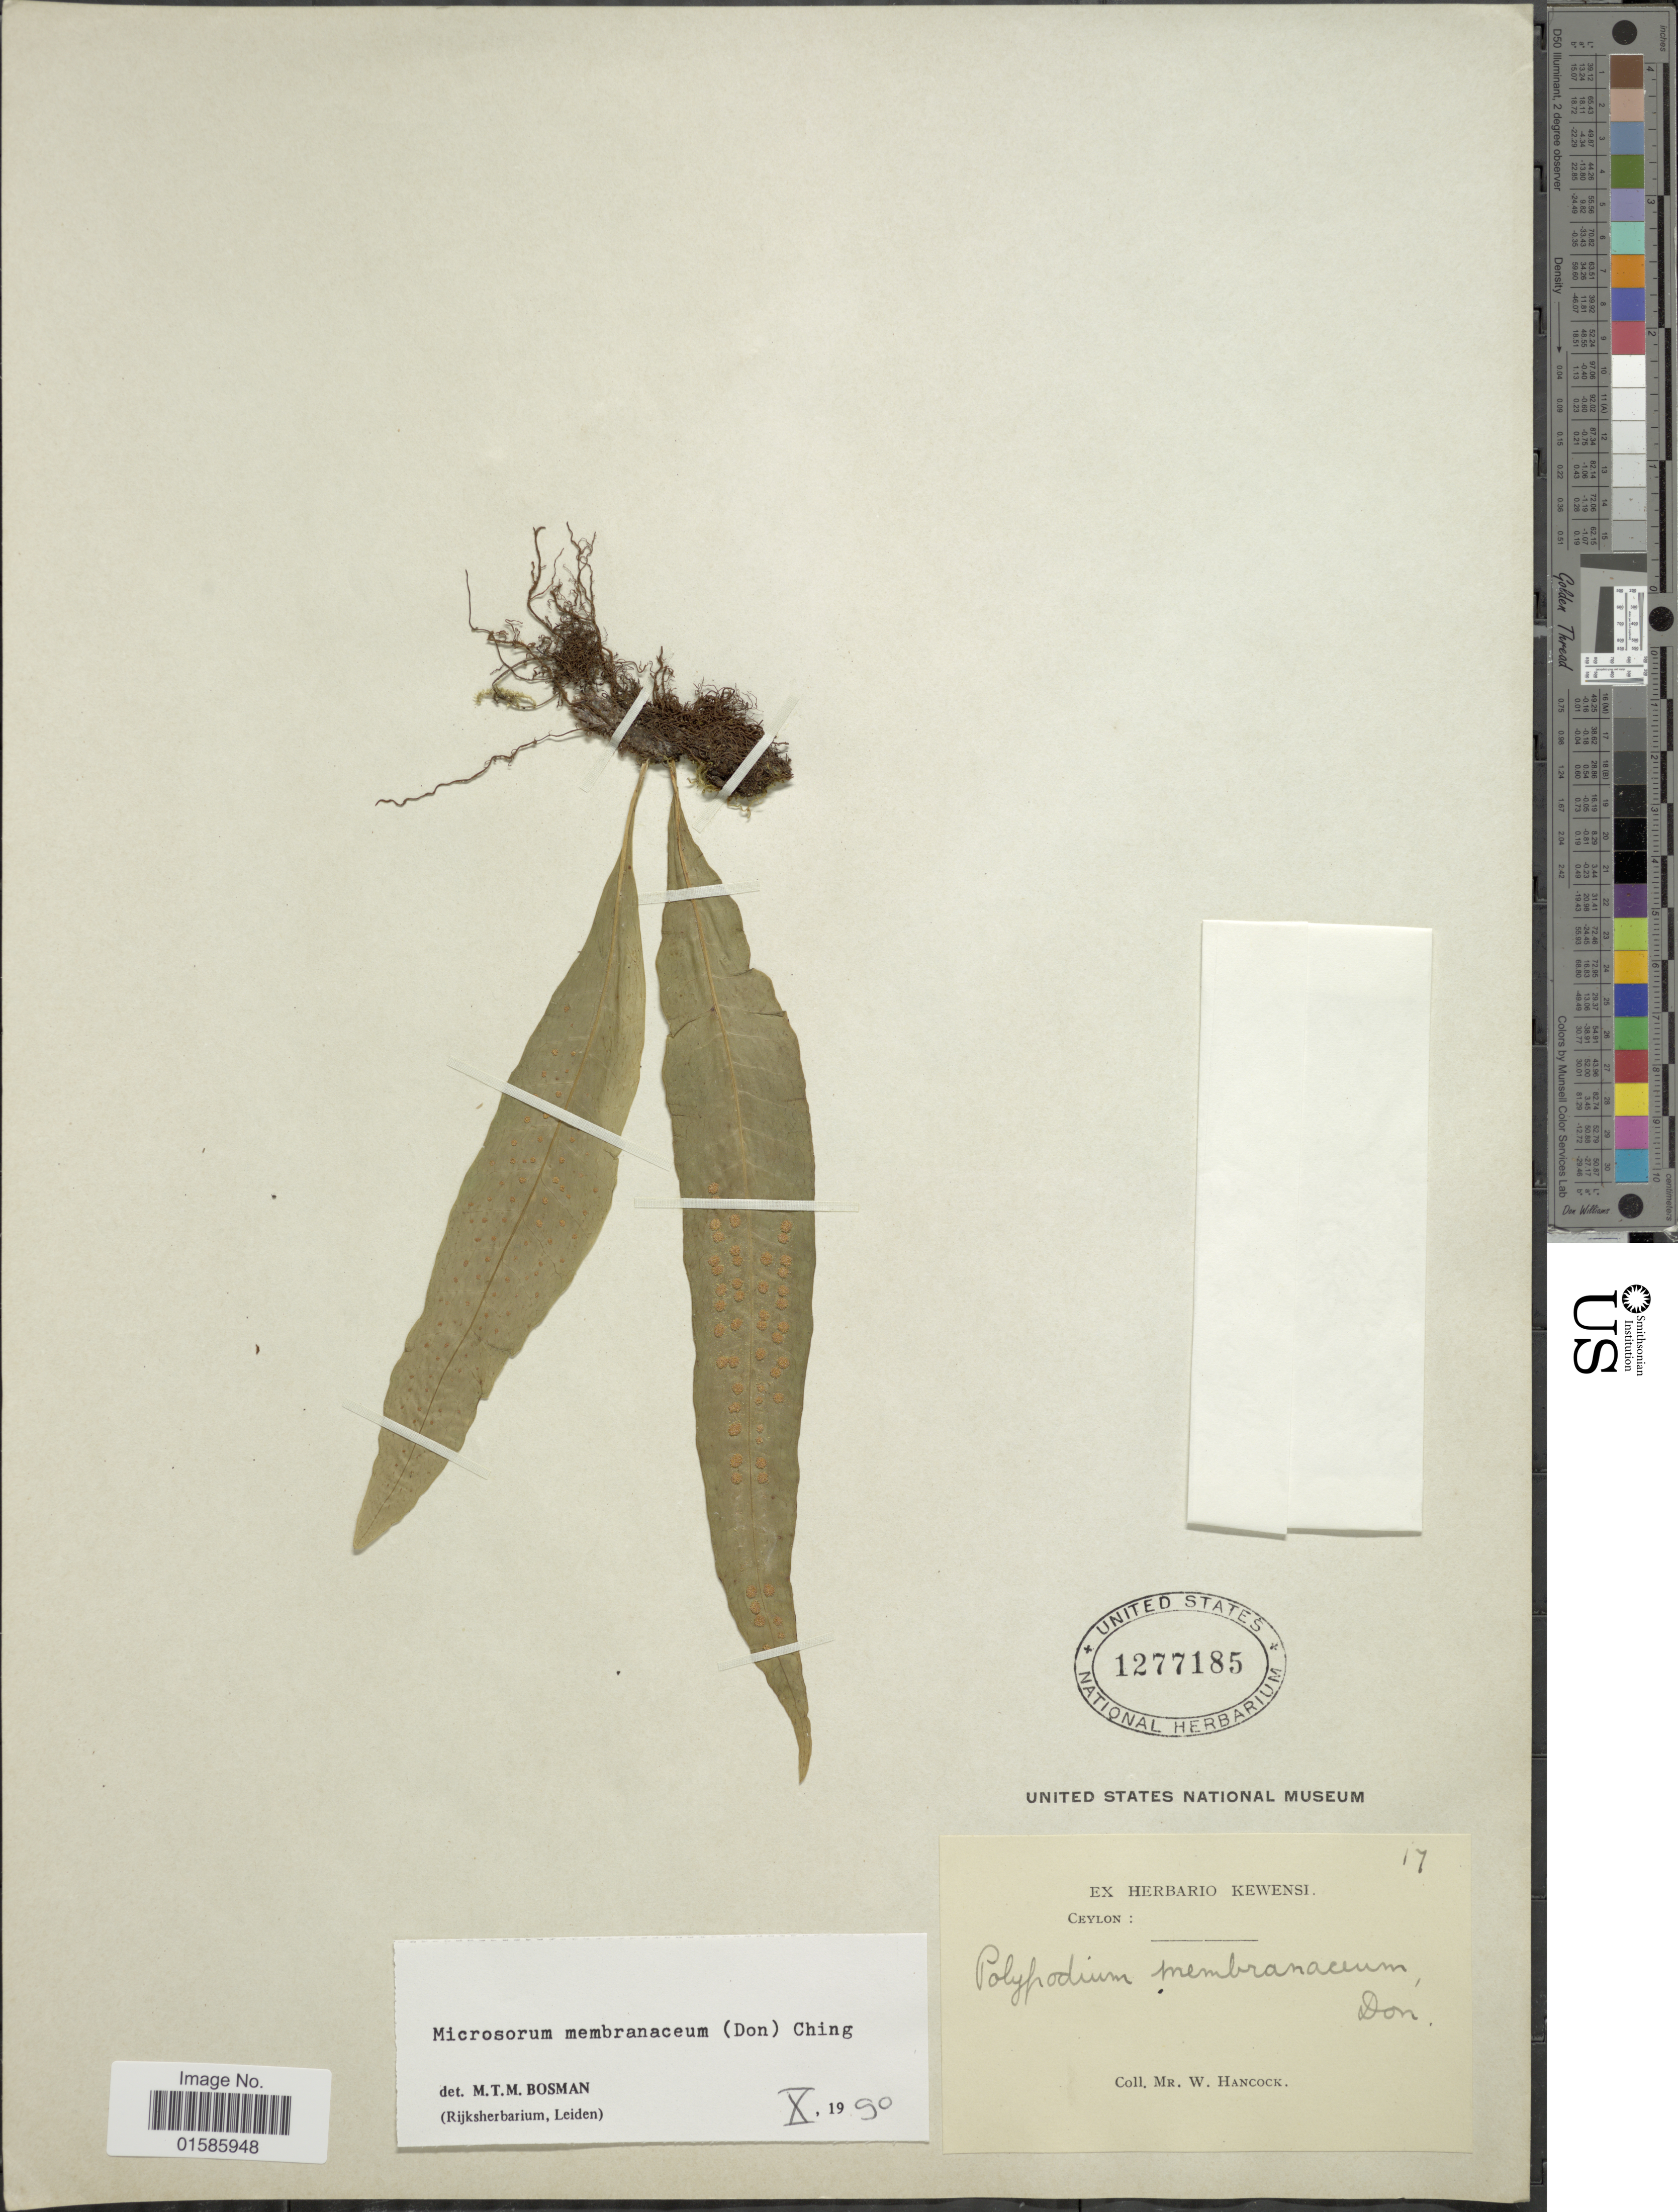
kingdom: Plantae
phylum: Tracheophyta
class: Polypodiopsida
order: Polypodiales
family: Polypodiaceae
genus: Microsorum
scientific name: Microsorum membranaceum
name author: (D. Don) Ching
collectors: W. Hancock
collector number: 17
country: Sri Lanka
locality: Ceylon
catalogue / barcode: US 1277185